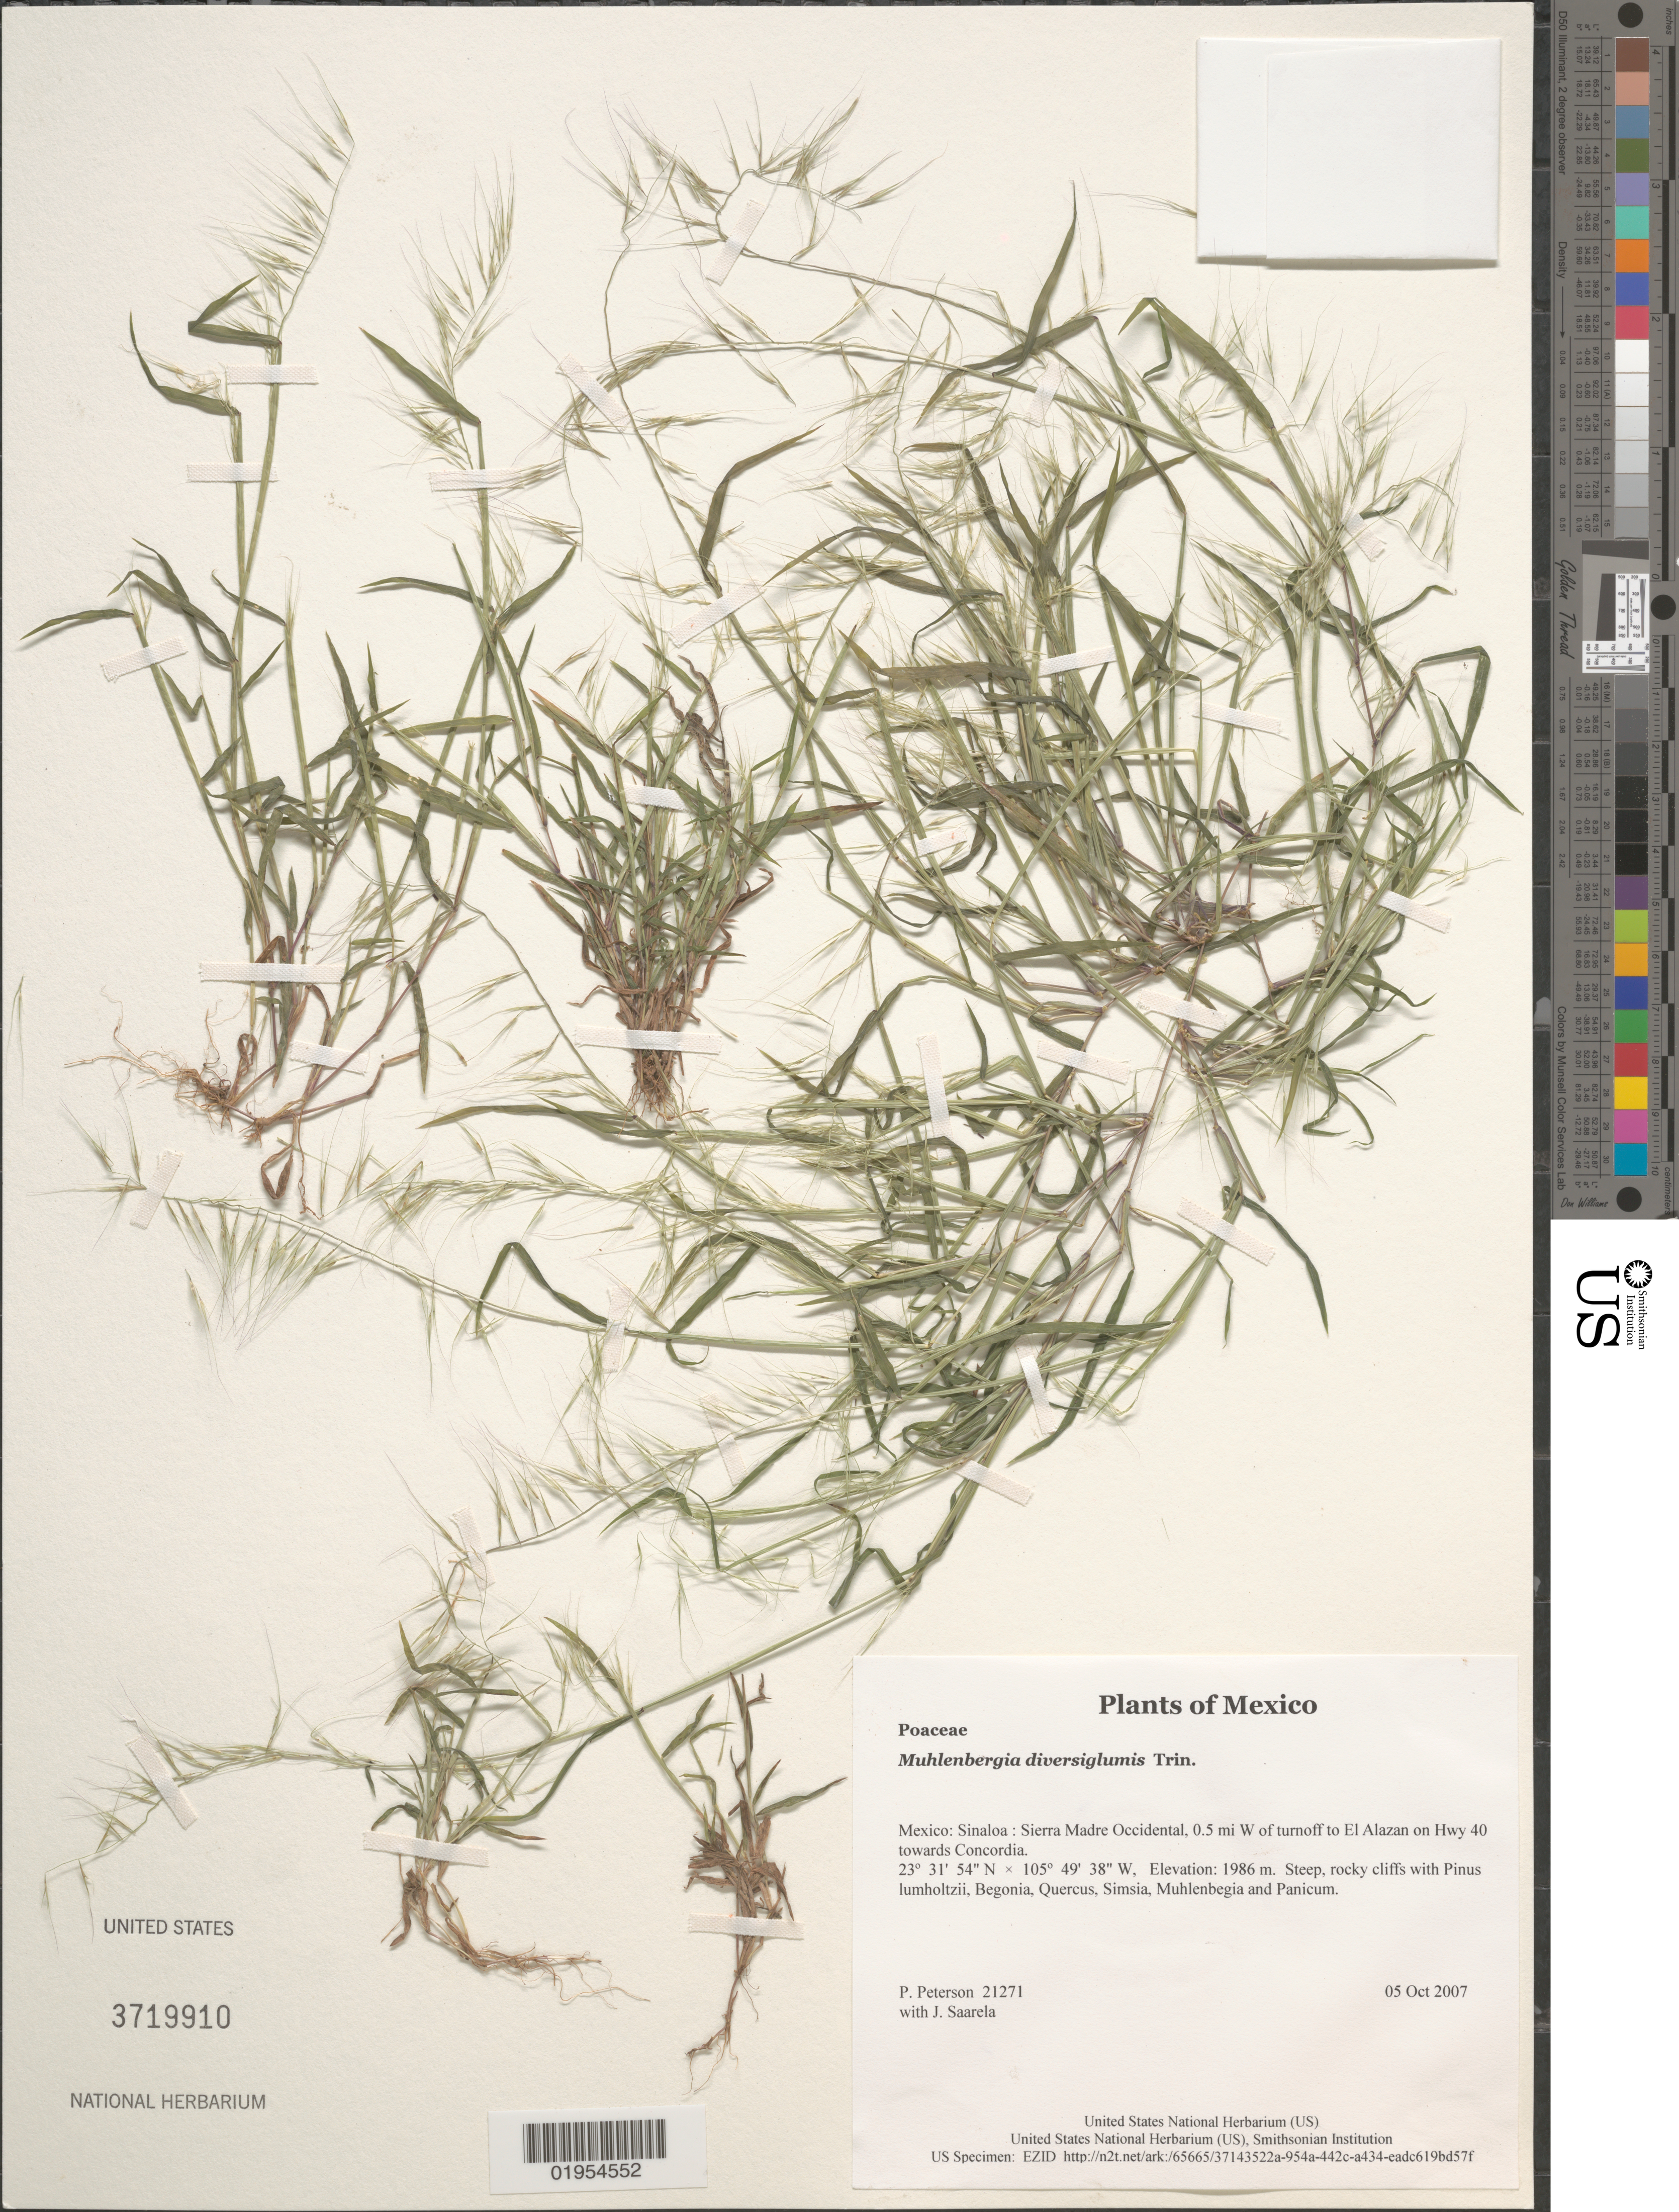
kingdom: Plantae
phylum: Tracheophyta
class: Liliopsida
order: Poales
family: Poaceae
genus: Muhlenbergia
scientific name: Muhlenbergia diversiglumis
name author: Trin.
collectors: P. M. Peterson & J. Saarela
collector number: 21271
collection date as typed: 05 Oct 2007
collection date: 2007-10-05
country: Mexico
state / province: Sinaloa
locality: Sierra Madre Occidental, 0.5 mi W of turnoff to El Alazan on Hwy 40 towards Concordia.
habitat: Steep, rocky cliffs with Pinus lumholtzii, Begonia, Quercus, Simsia, Muhlenbegia and Panicum.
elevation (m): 1986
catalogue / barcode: US 3719910